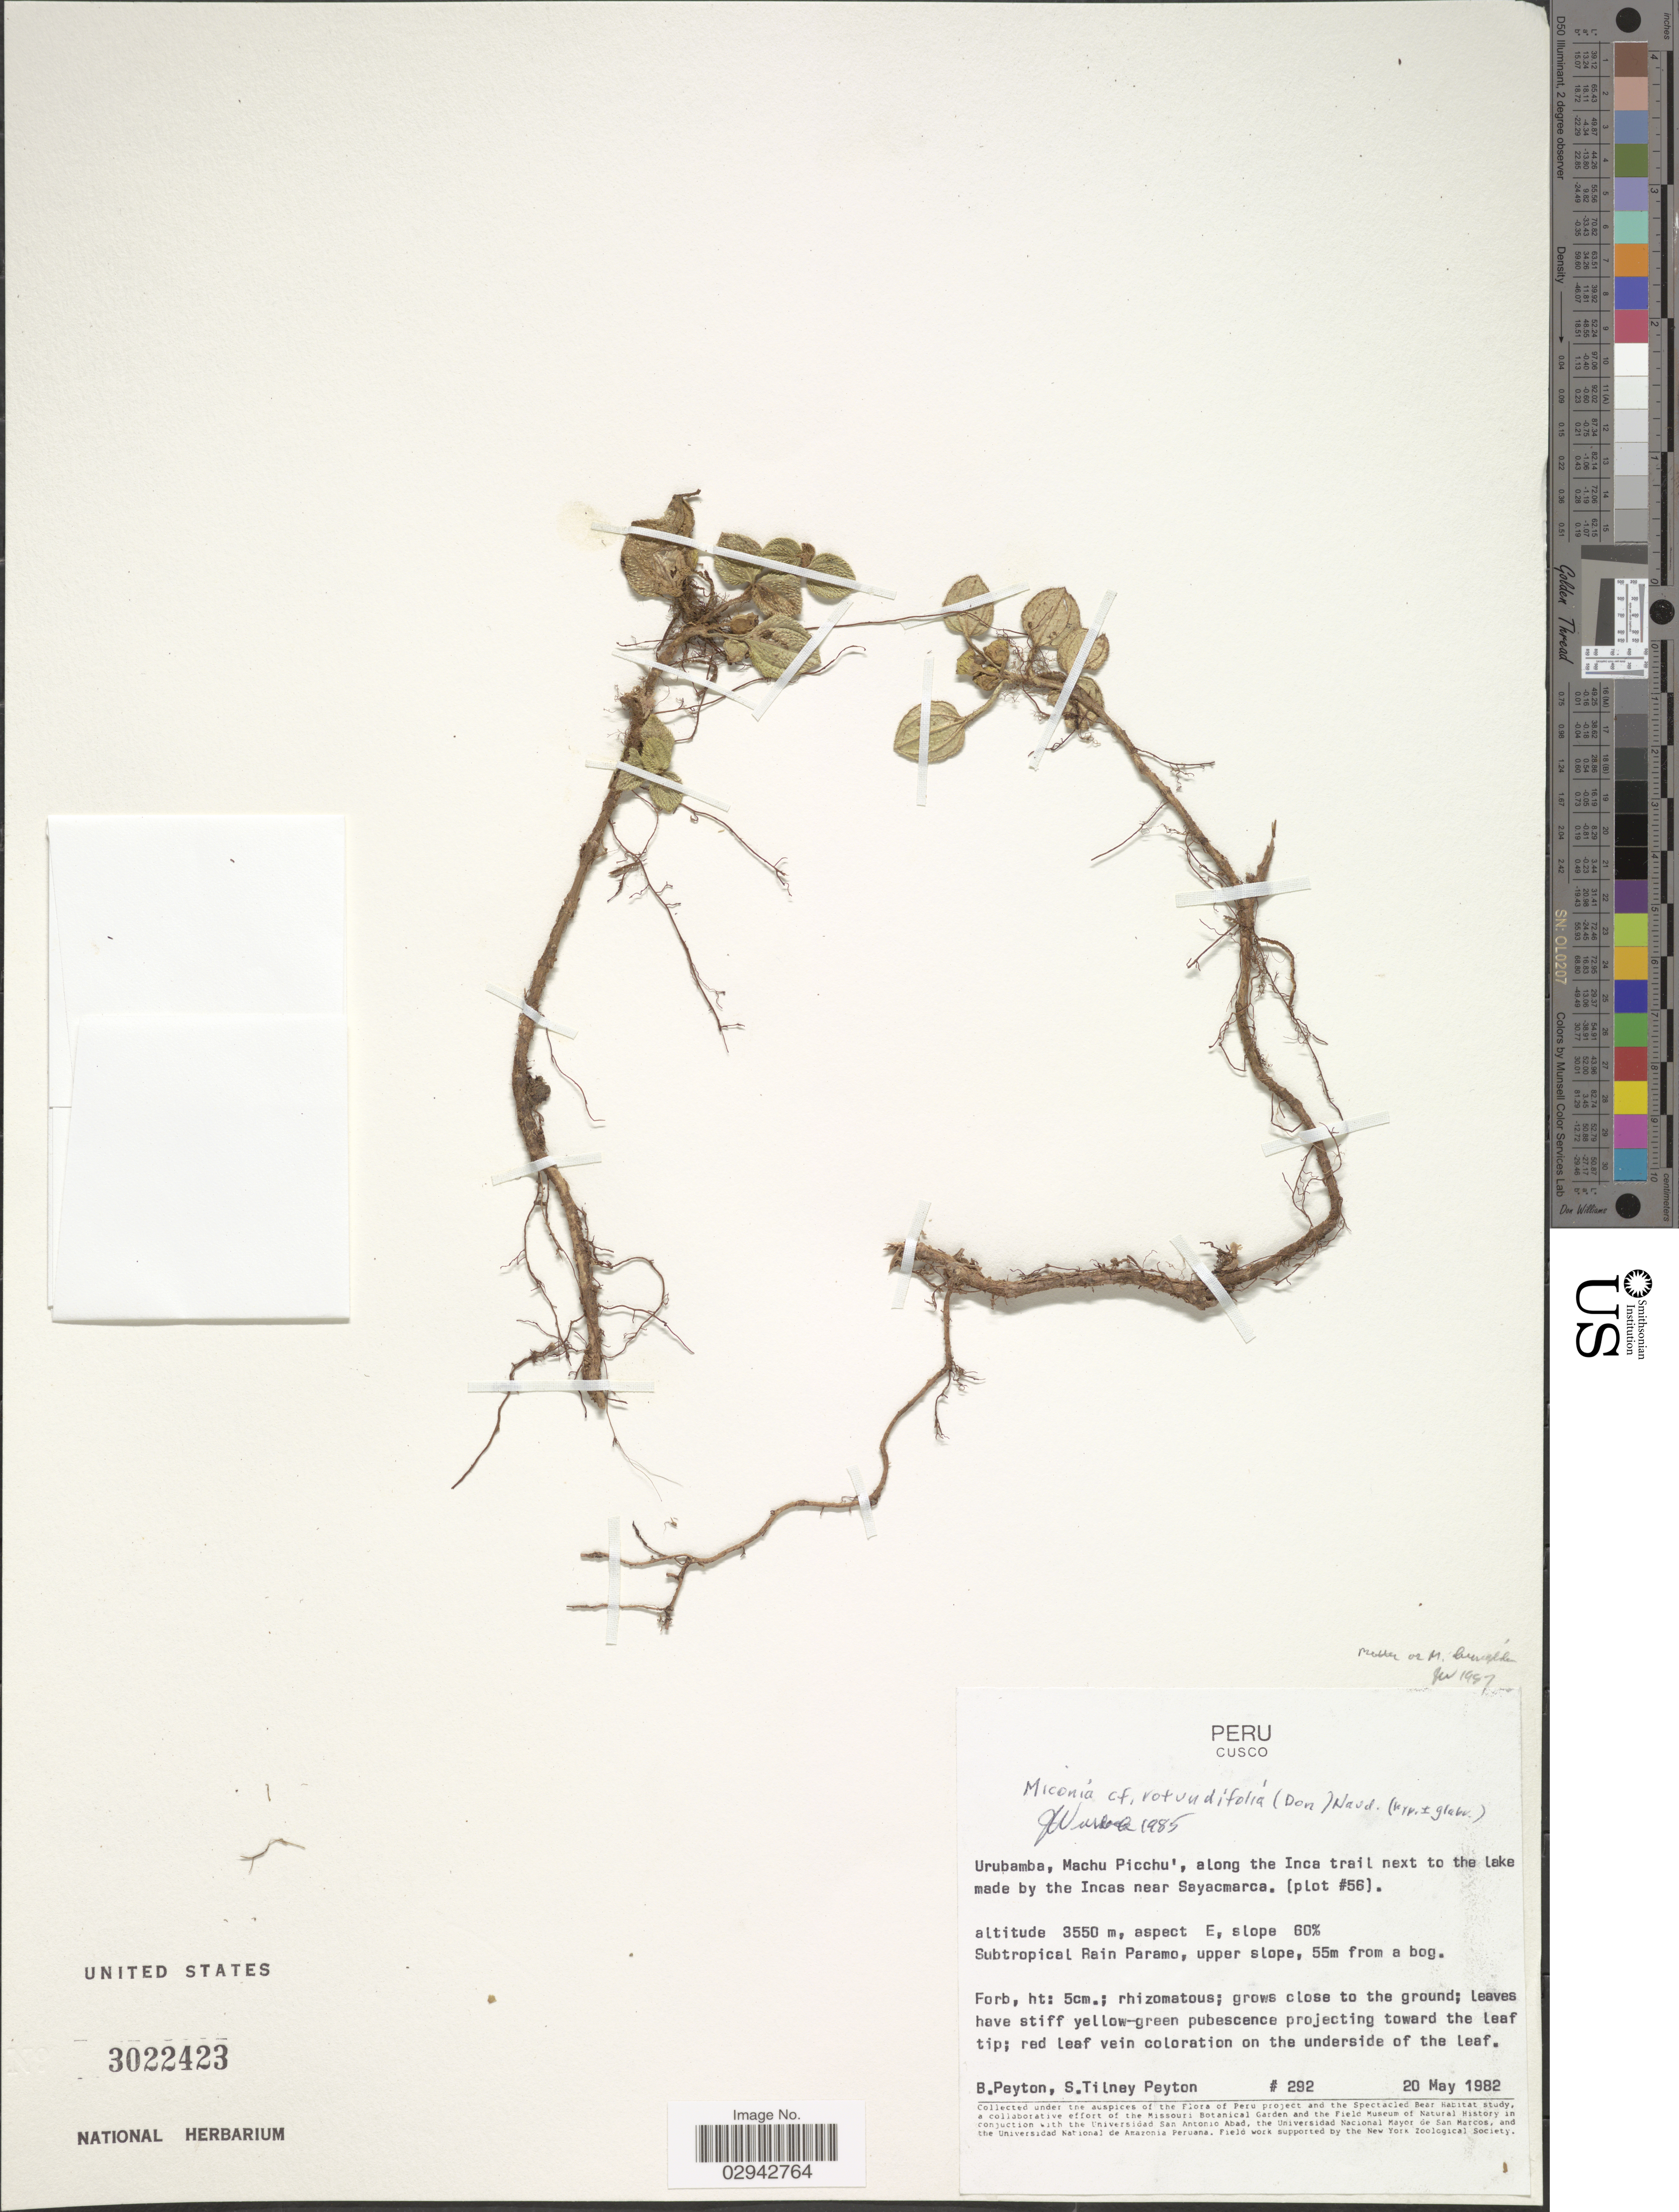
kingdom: Plantae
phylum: Tracheophyta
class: Magnoliopsida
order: Myrtales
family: Melastomataceae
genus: Miconia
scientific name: Miconia rotundifolia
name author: (D. Don) Naudin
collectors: B. Peyton & S. Peyton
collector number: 292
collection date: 1982-05-20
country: Peru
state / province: Cusco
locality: Urubamba, Machu Picchu', along the Inca trail next to the lake made by the Incas near Sayacmarca. (plot #56).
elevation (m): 3550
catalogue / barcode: US 3022423